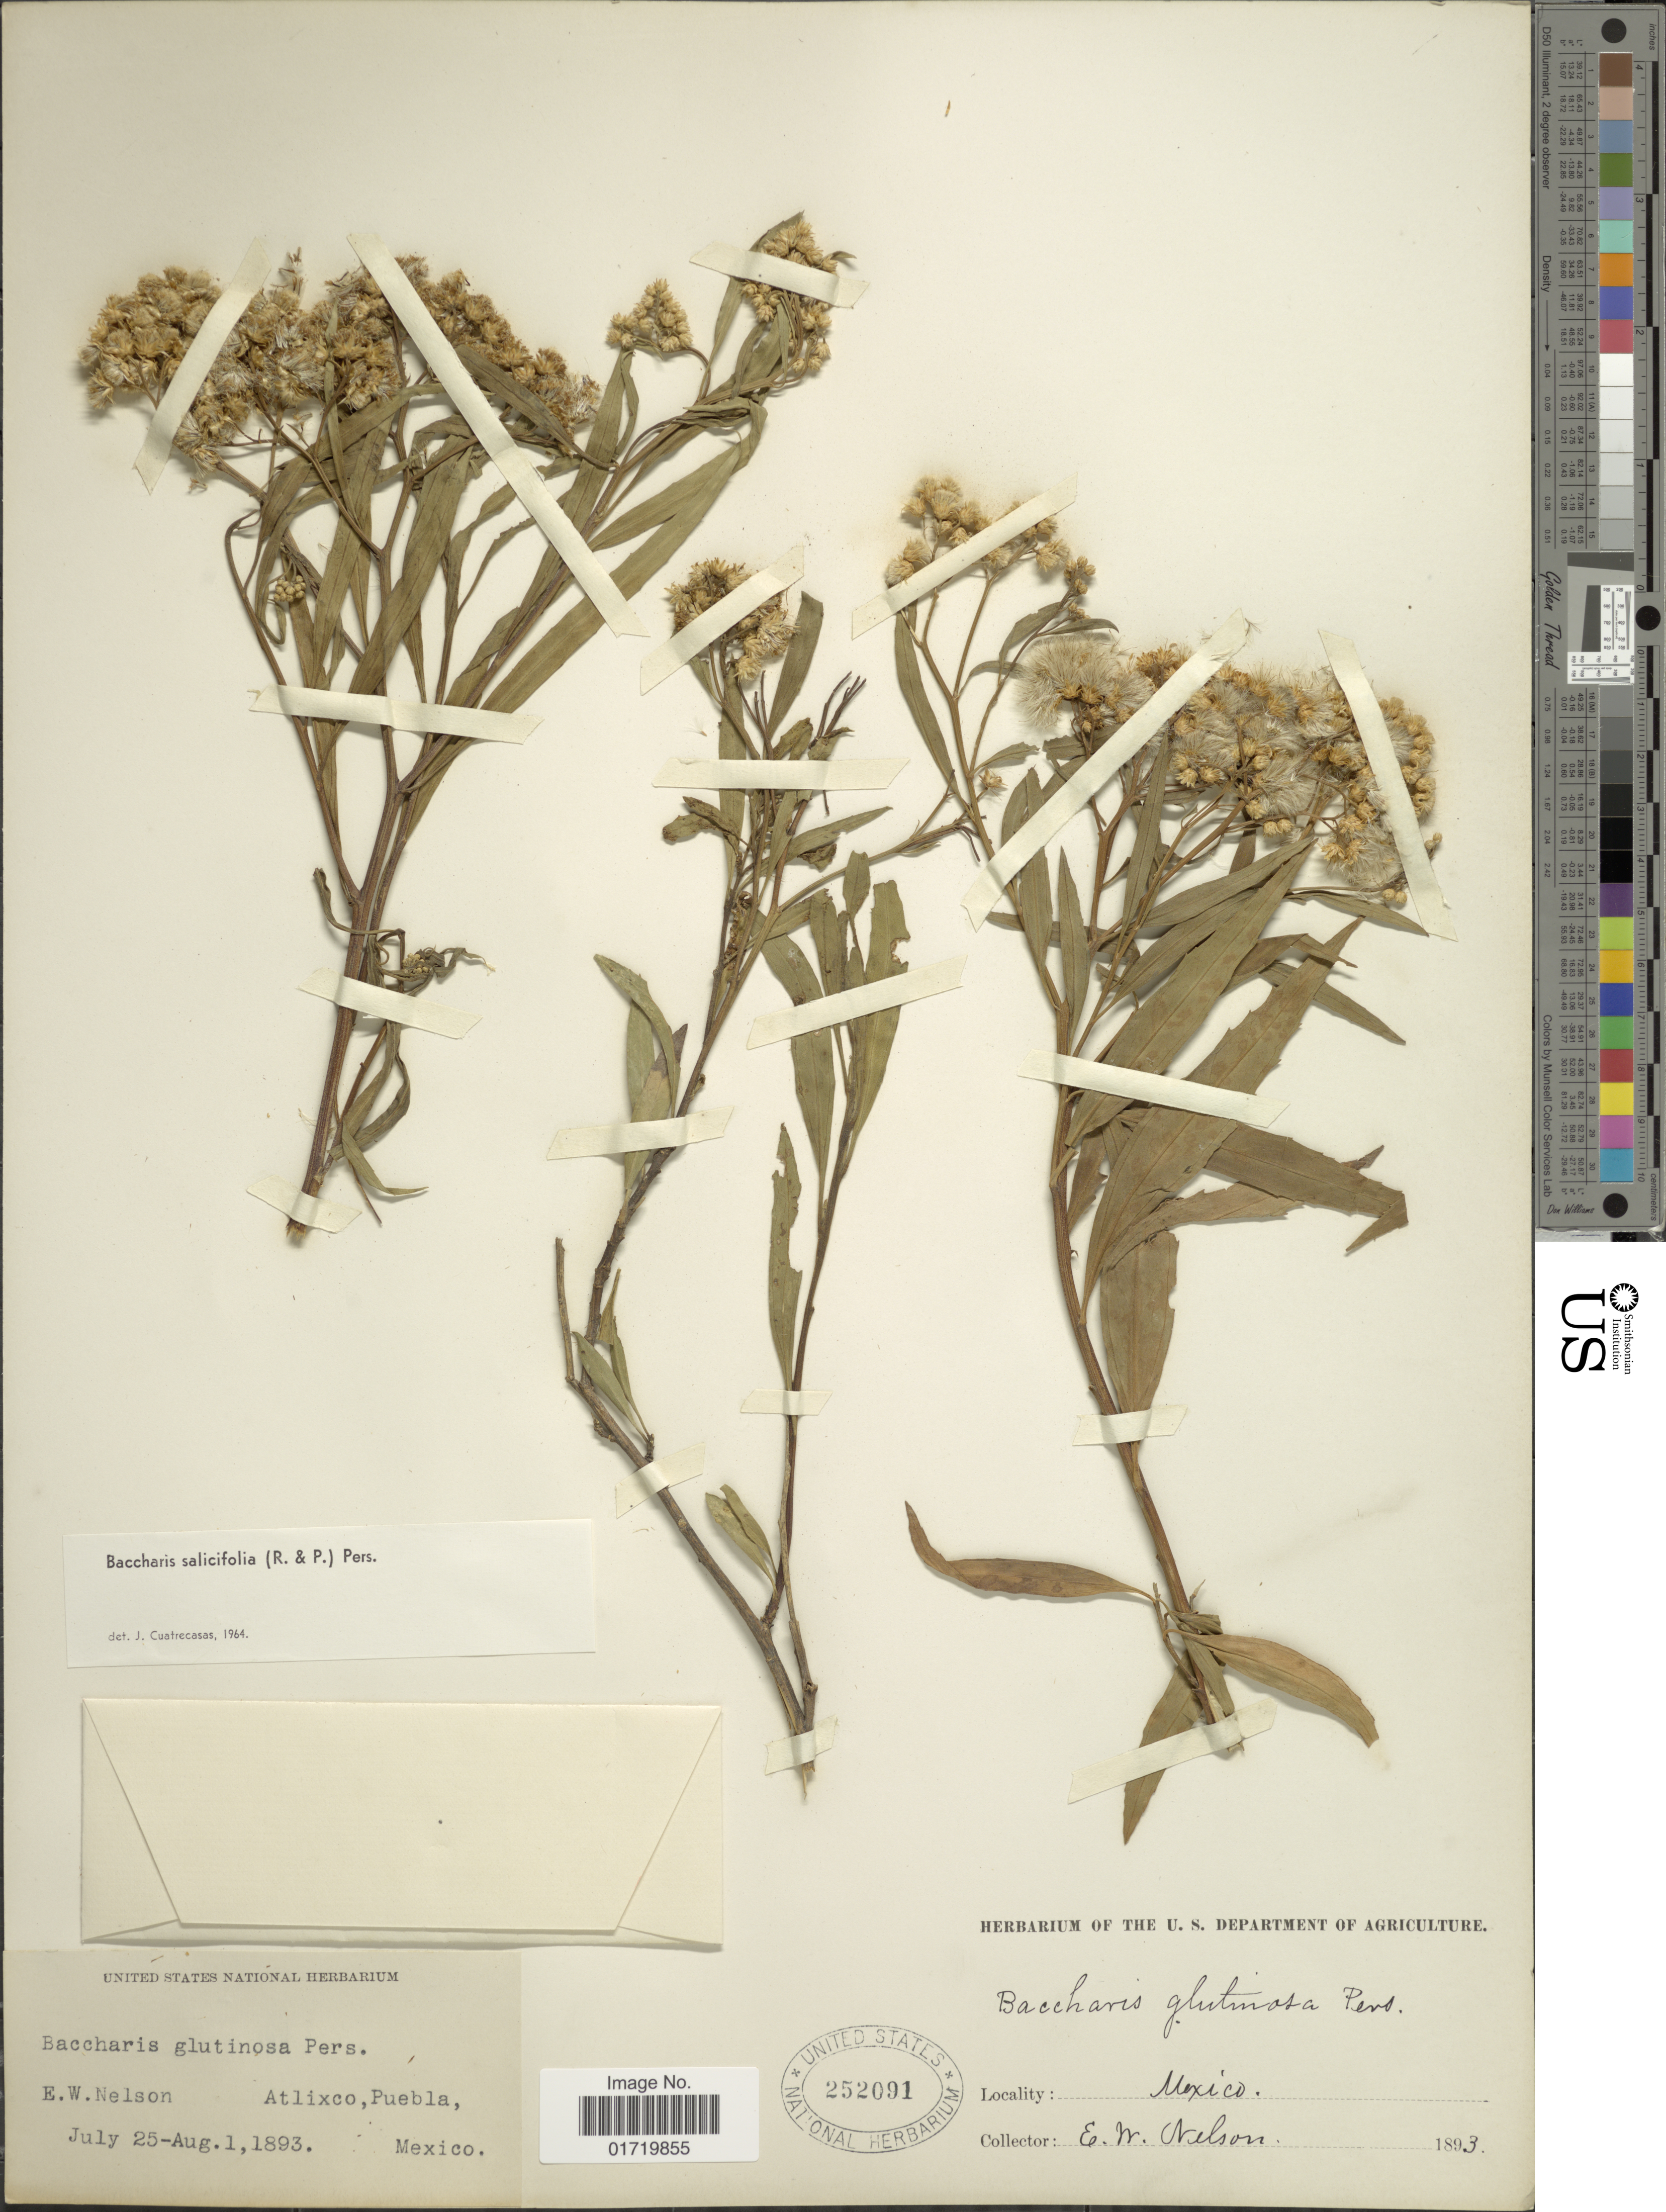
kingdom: Plantae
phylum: Tracheophyta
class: Magnoliopsida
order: Asterales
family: Asteraceae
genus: Baccharis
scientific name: Baccharis salicifolia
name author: (Ruiz & Pav.) Pers.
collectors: E. W. Nelson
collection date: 1893-07-25/1893-08-01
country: Mexico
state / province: Puebla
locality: Atlixco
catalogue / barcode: US 252091